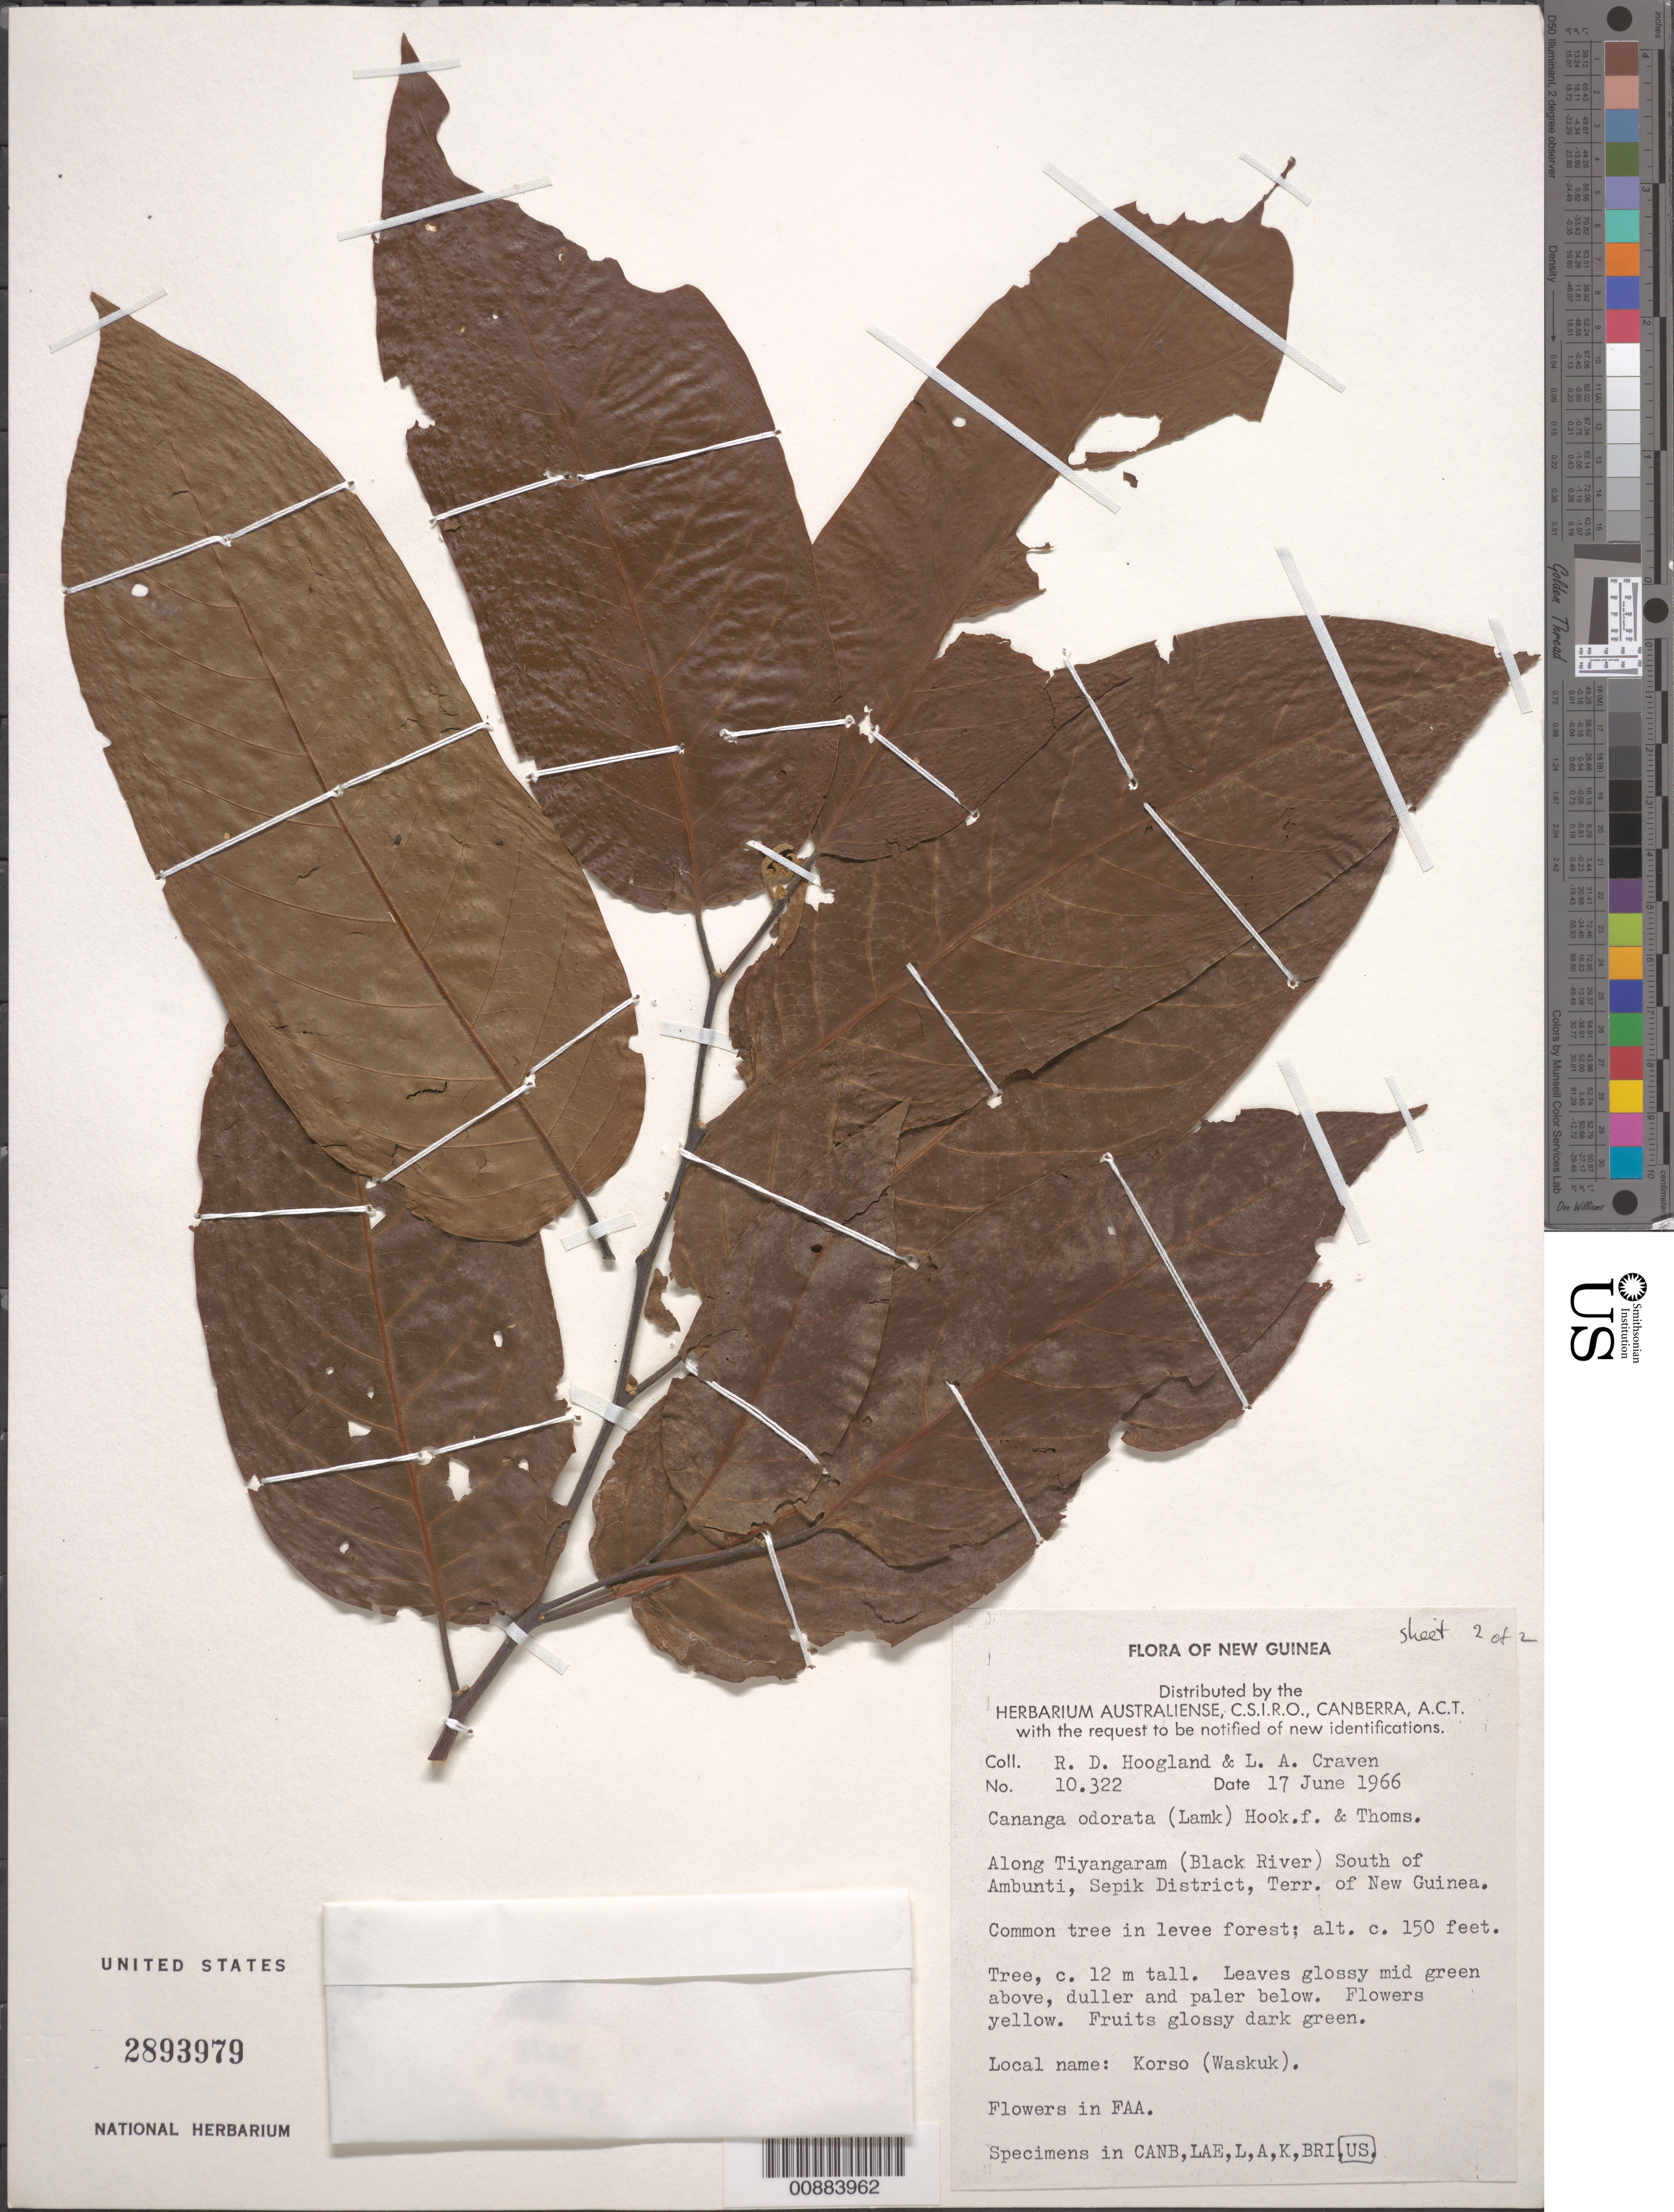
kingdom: Plantae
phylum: Tracheophyta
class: Magnoliopsida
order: Magnoliales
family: Annonaceae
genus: Cananga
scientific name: Cananga odorata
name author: (Lam.) Hook. f. & Thomson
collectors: R. D. Hoogland & L. A. Craven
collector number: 10322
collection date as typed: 17 Jun 1966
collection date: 1966-06-17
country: Papua New Guinea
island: New Guinea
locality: Along Tiyangaram (Black River) South of Ambunt, Sepik District, Terrain of New Guinea.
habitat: Common tree in levee forest.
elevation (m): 46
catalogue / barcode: US 2893979